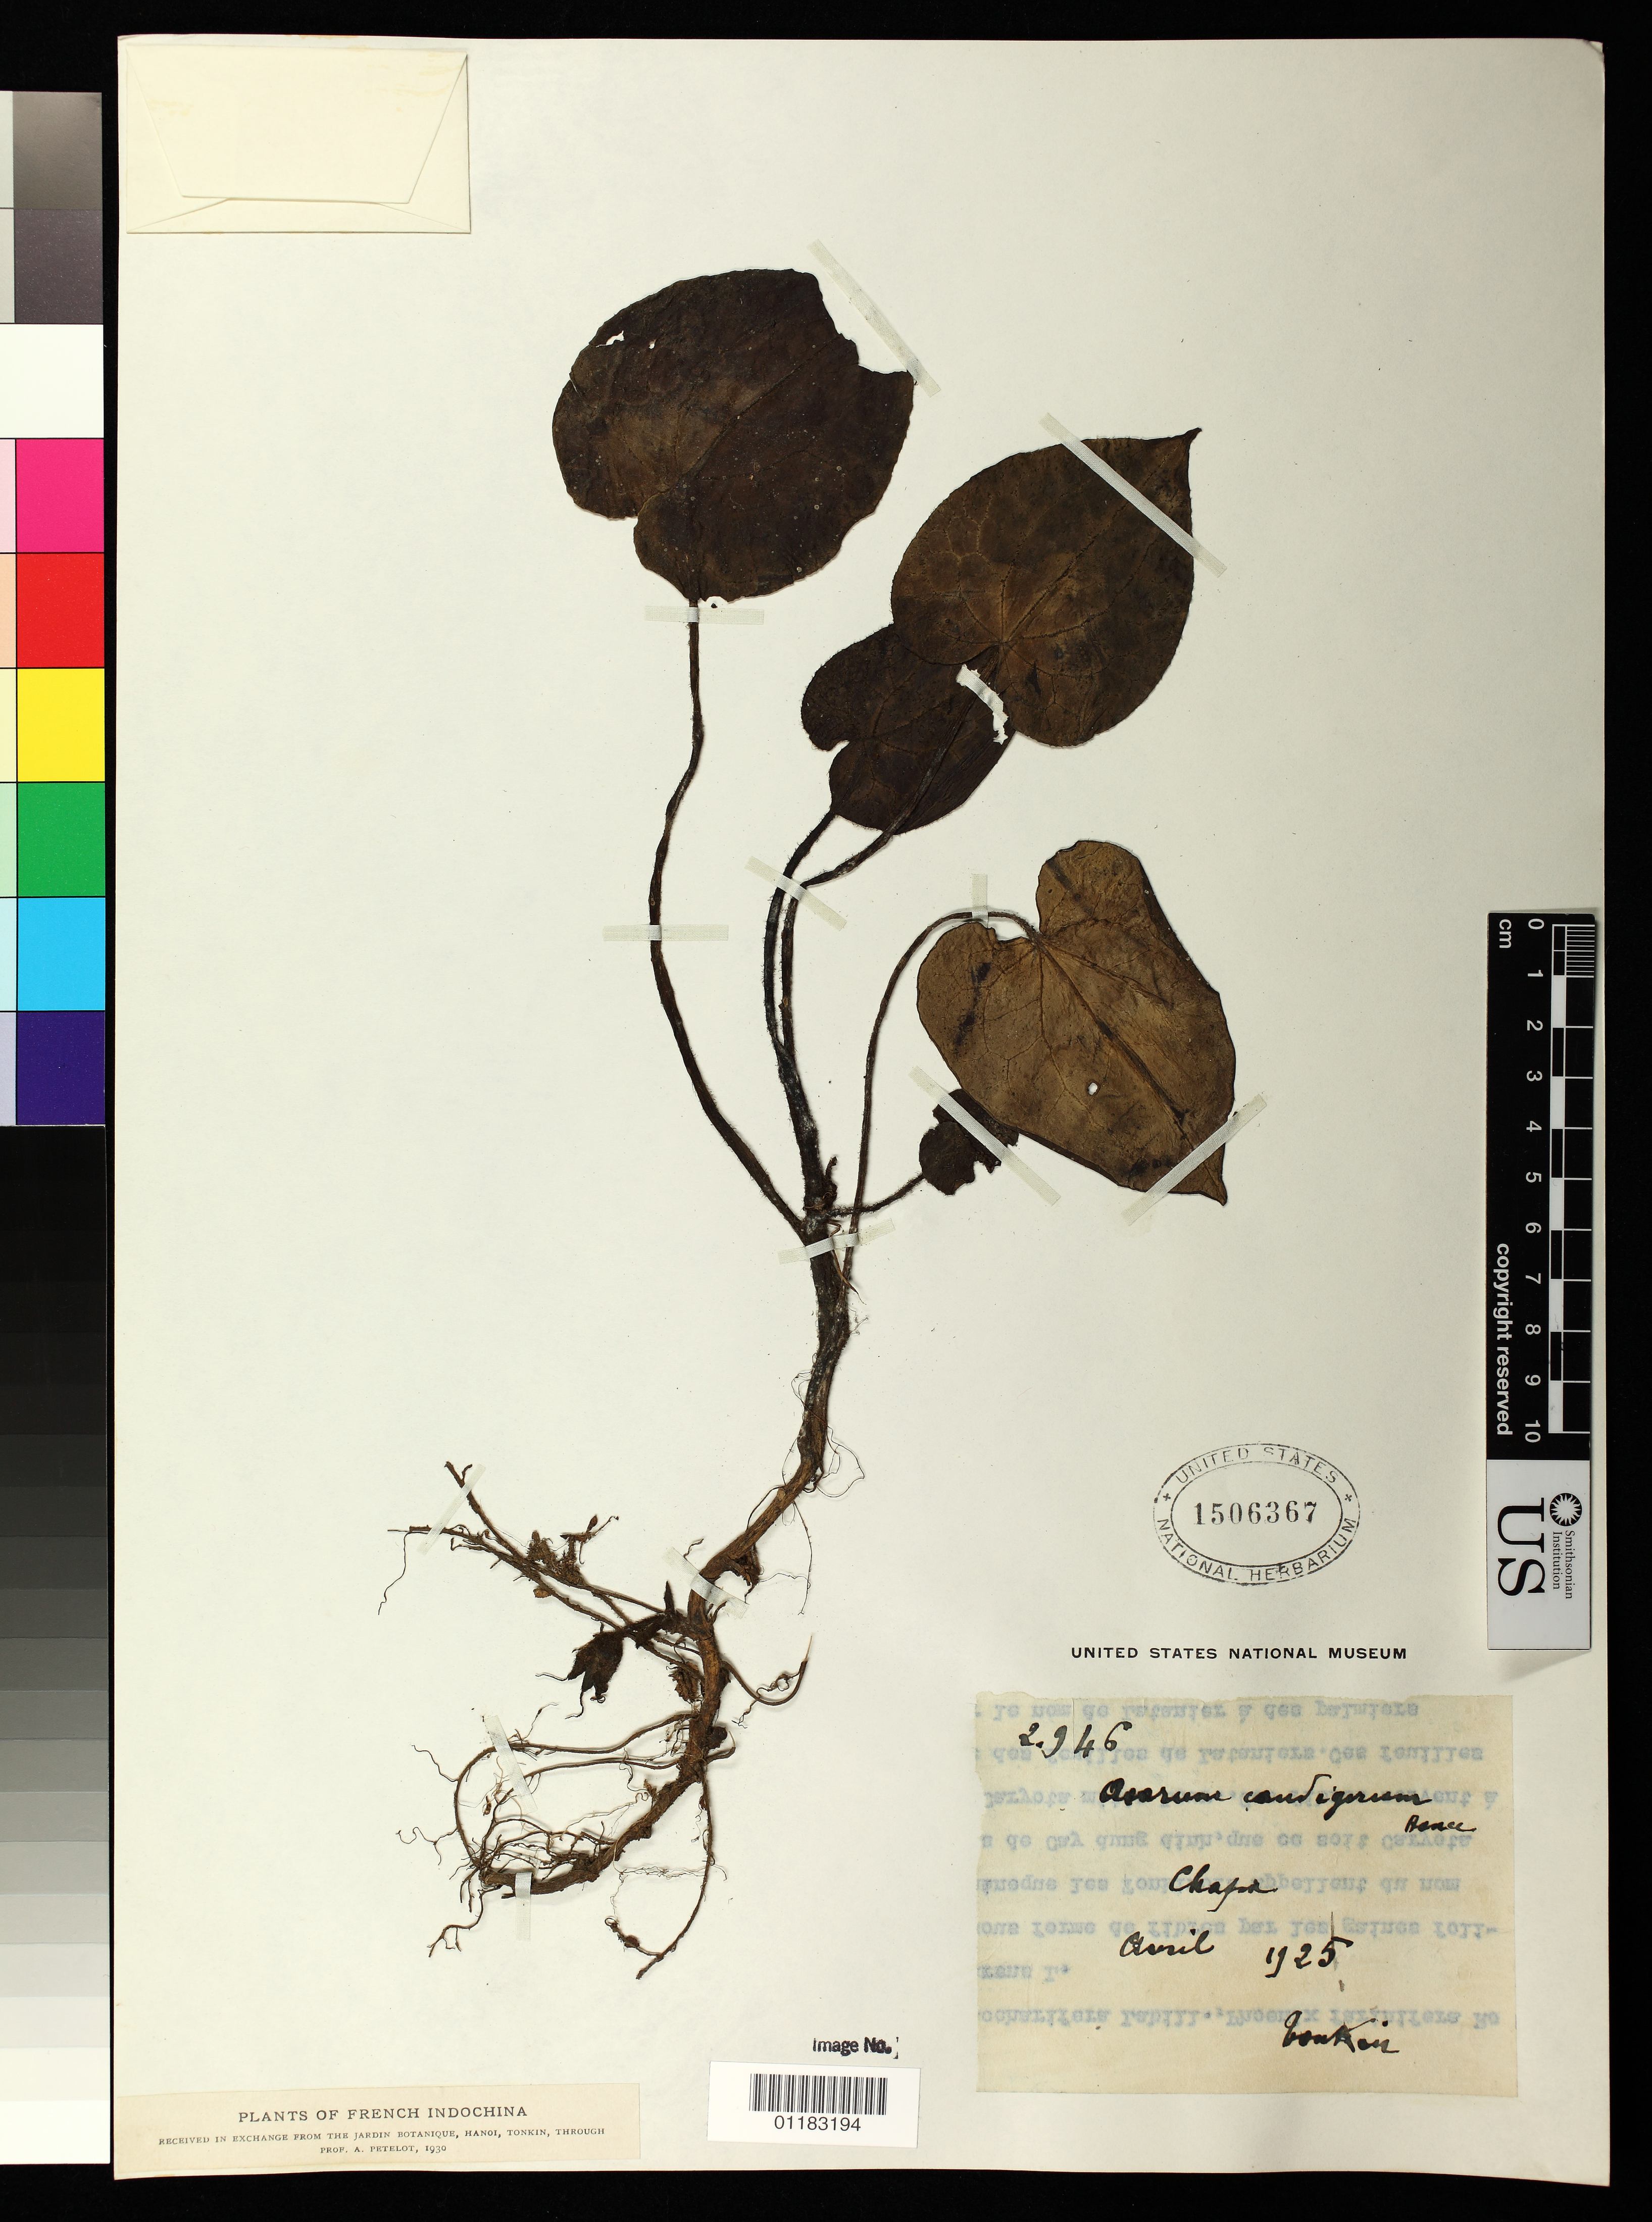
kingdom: Plantae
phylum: Tracheophyta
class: Magnoliopsida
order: Piperales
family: Aristolochiaceae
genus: Asarum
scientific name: Asarum caudigerum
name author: Hance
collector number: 2946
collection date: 1925-04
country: Vietnam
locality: Tonkin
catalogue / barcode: US 1506367